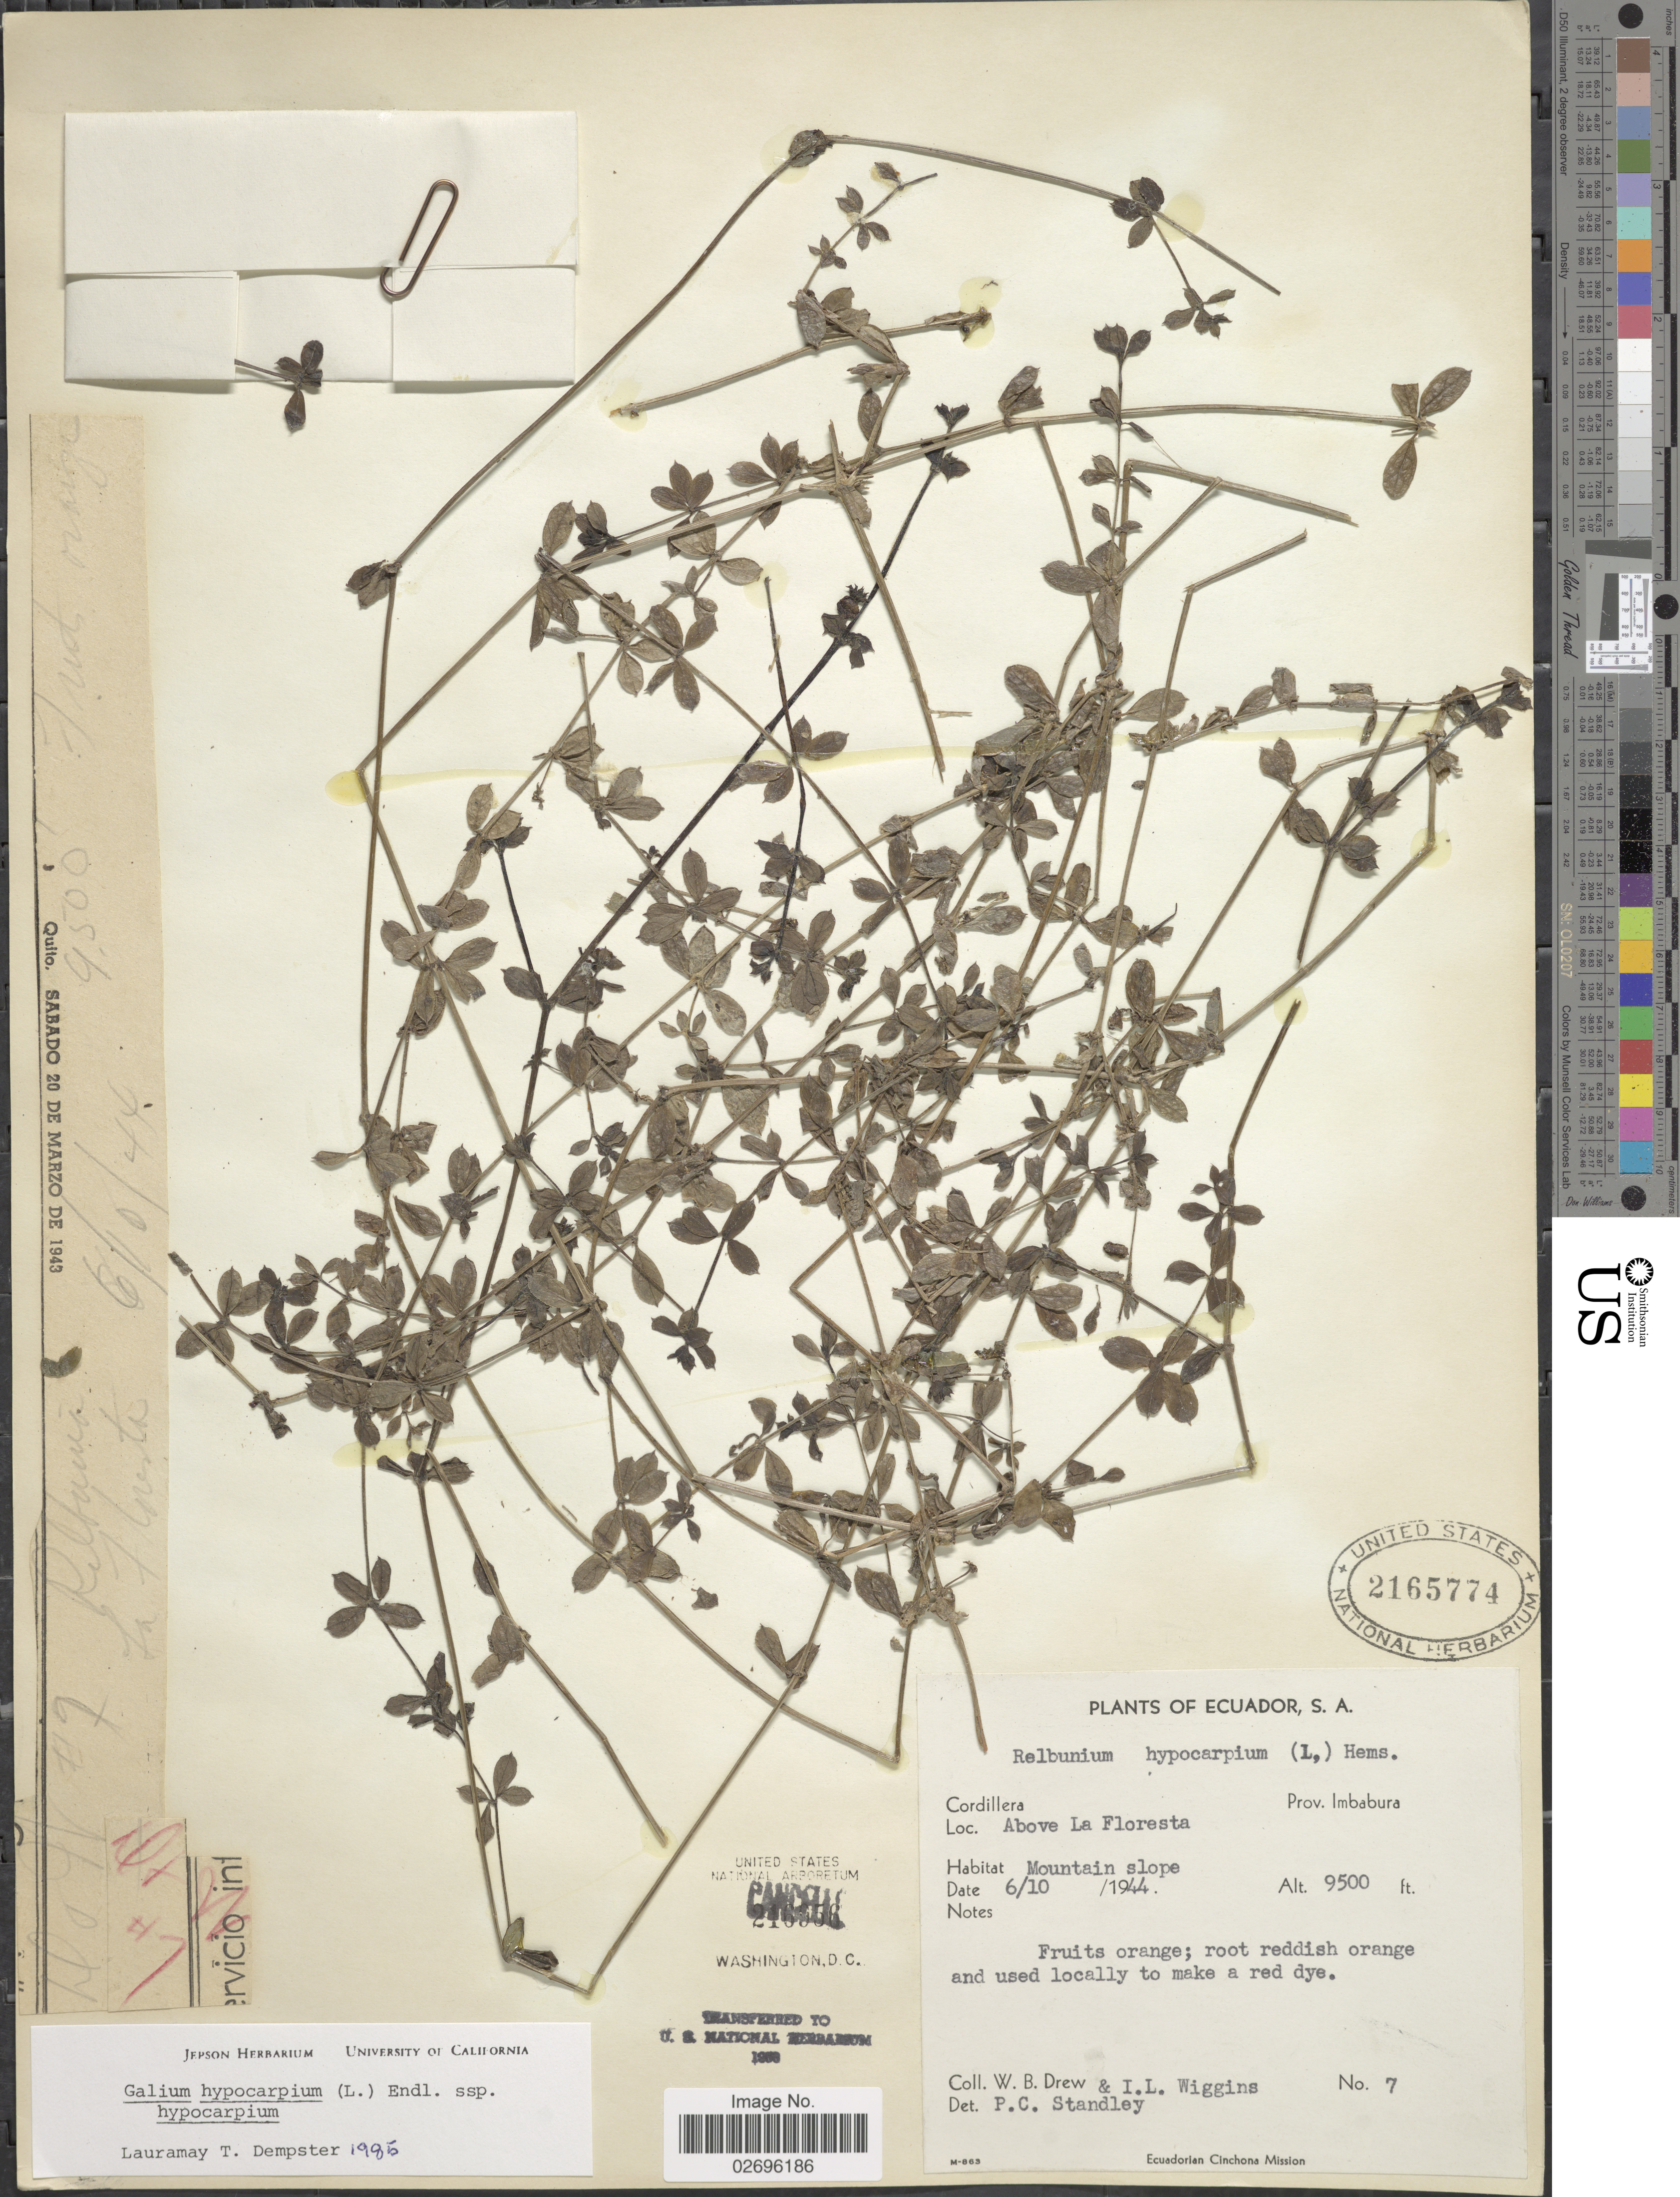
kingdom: Plantae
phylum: Tracheophyta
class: Magnoliopsida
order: Gentianales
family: Rubiaceae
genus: Galium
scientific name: Galium hypocarpium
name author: (L.) Endl. ex Griseb.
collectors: W. B. Drew & I. L. Wiggins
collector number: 7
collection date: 1944-06-10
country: Ecuador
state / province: Imbabura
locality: Cordillera. Above La Floresta.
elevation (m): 2896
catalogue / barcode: US 2165774